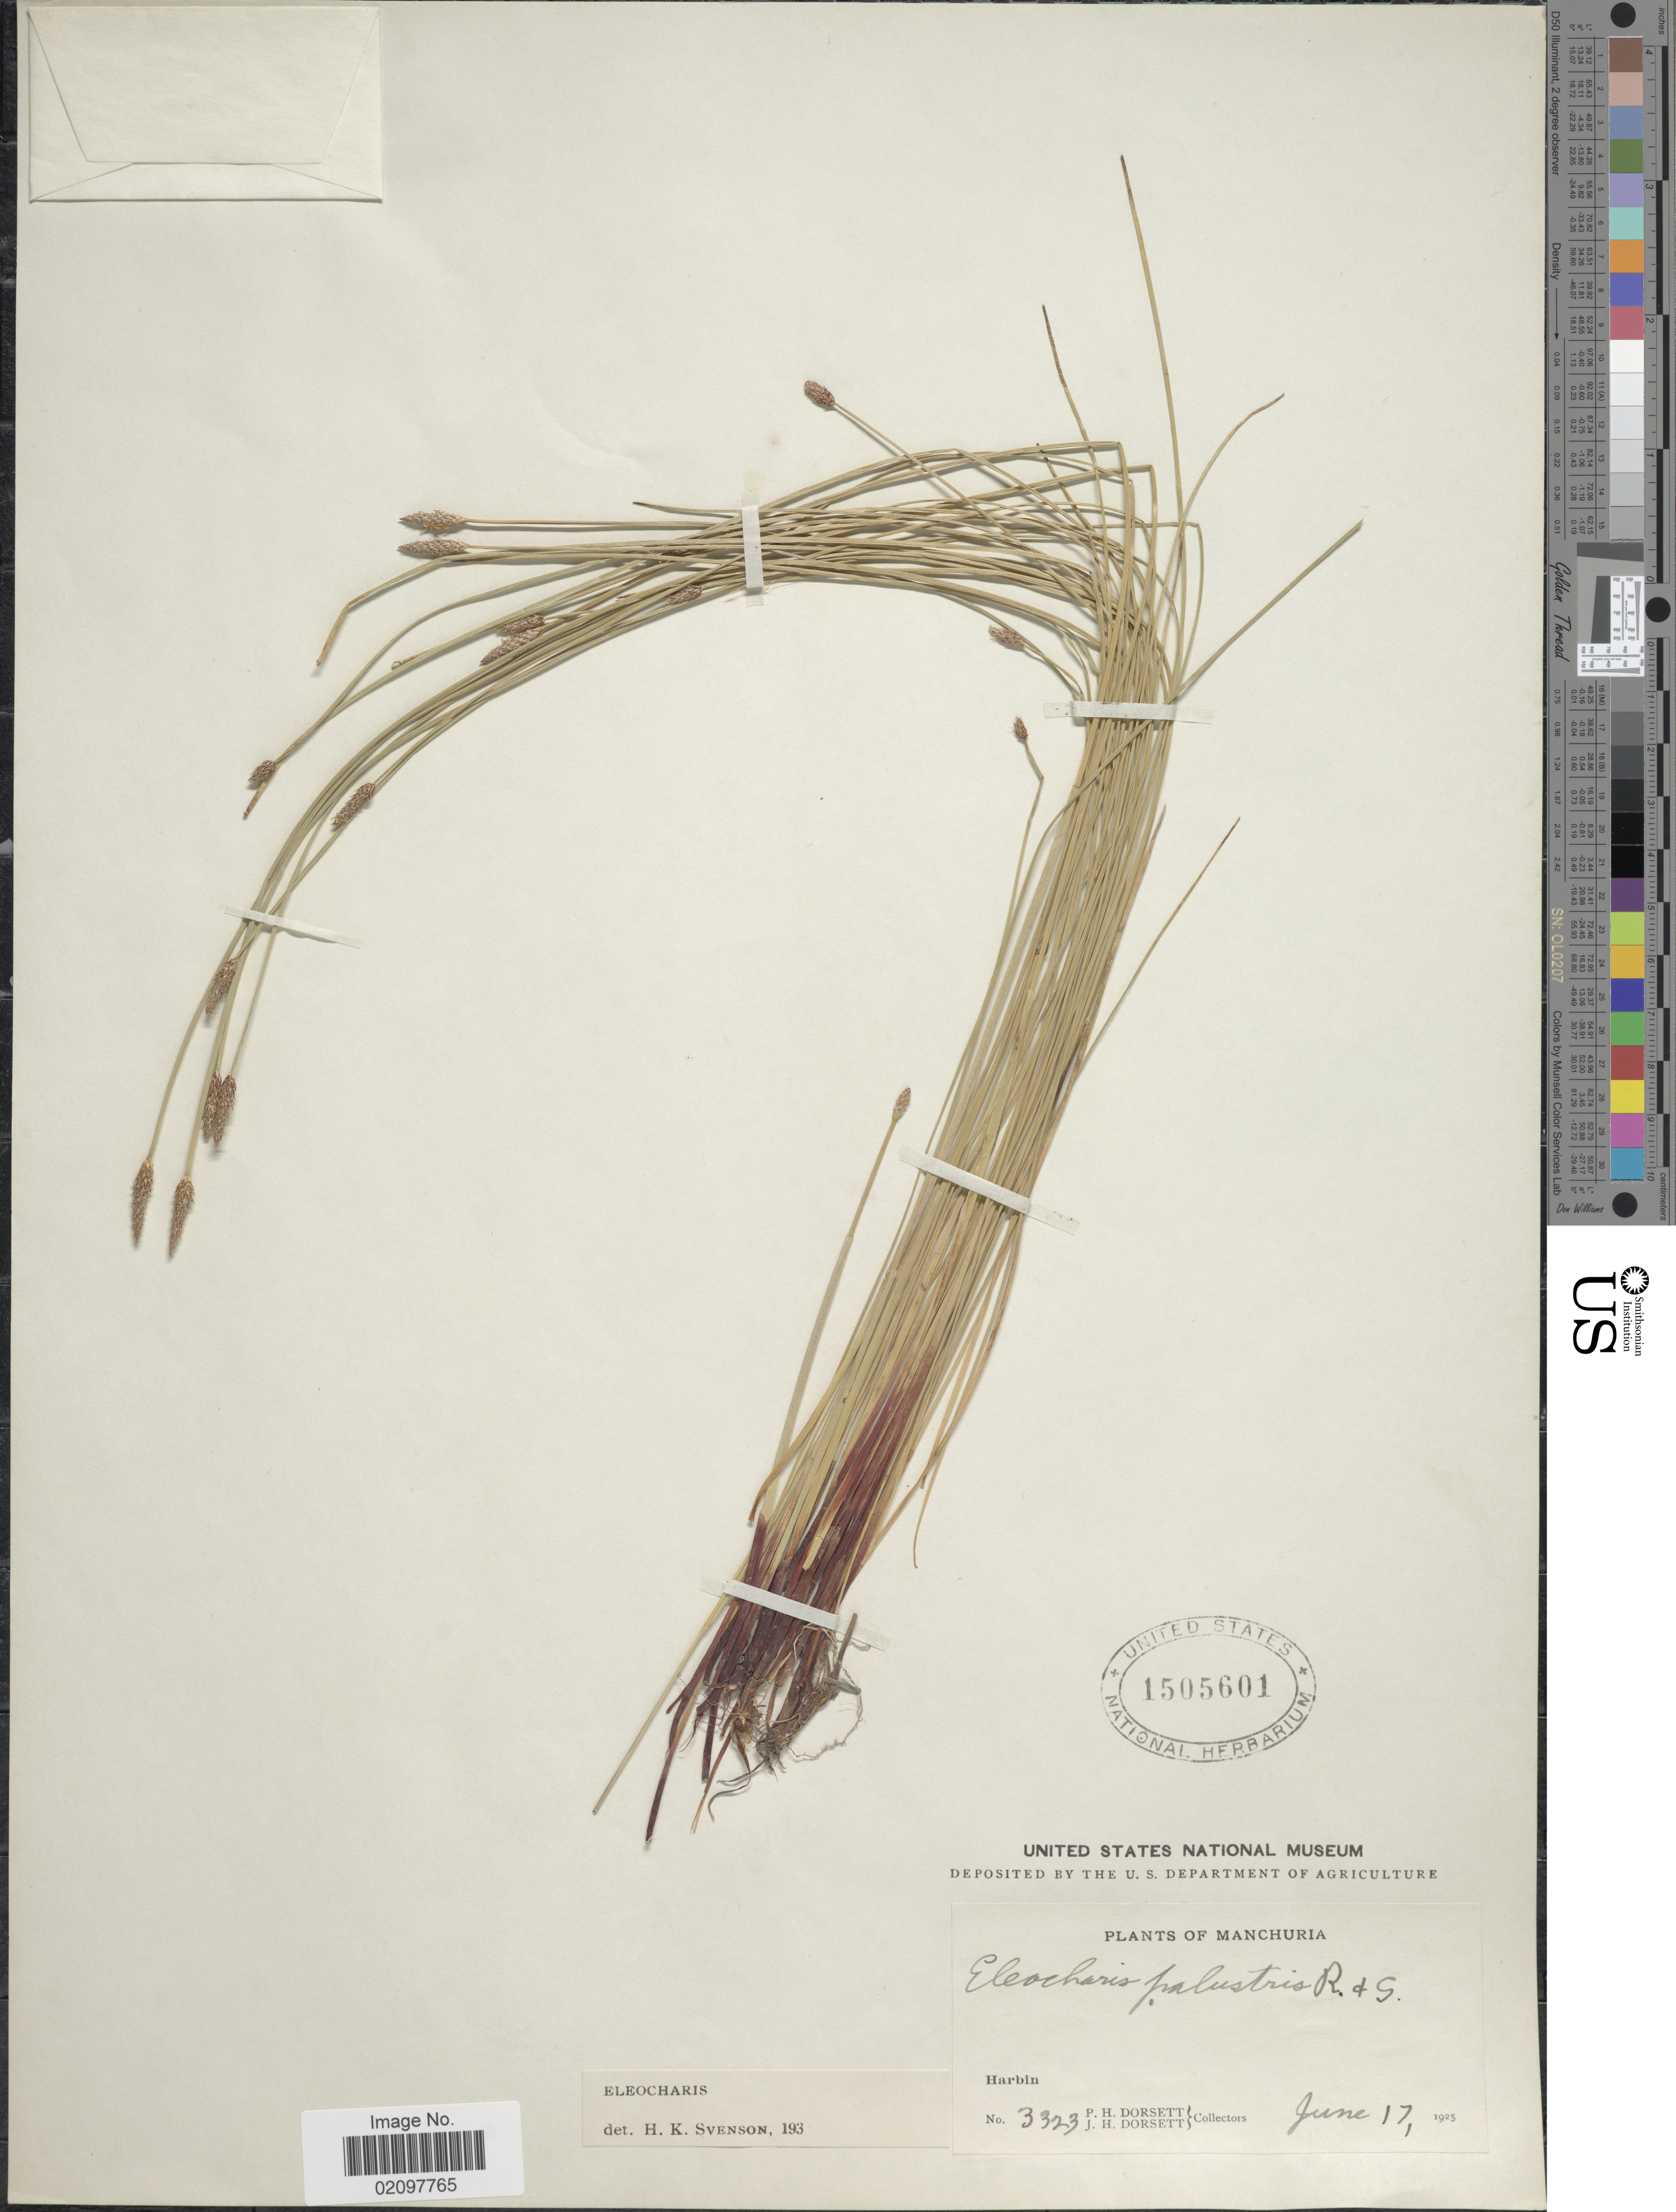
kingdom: Plantae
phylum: Tracheophyta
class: Liliopsida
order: Poales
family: Cyperaceae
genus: Eleocharis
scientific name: Eleocharis palustris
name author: (L.) Roem. & Schult.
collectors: P. H. Dorsett & J. Dorsett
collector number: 3323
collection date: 1925-06-17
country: China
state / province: Heilongjiang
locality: Manchuria. Harbin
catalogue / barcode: US 1505601